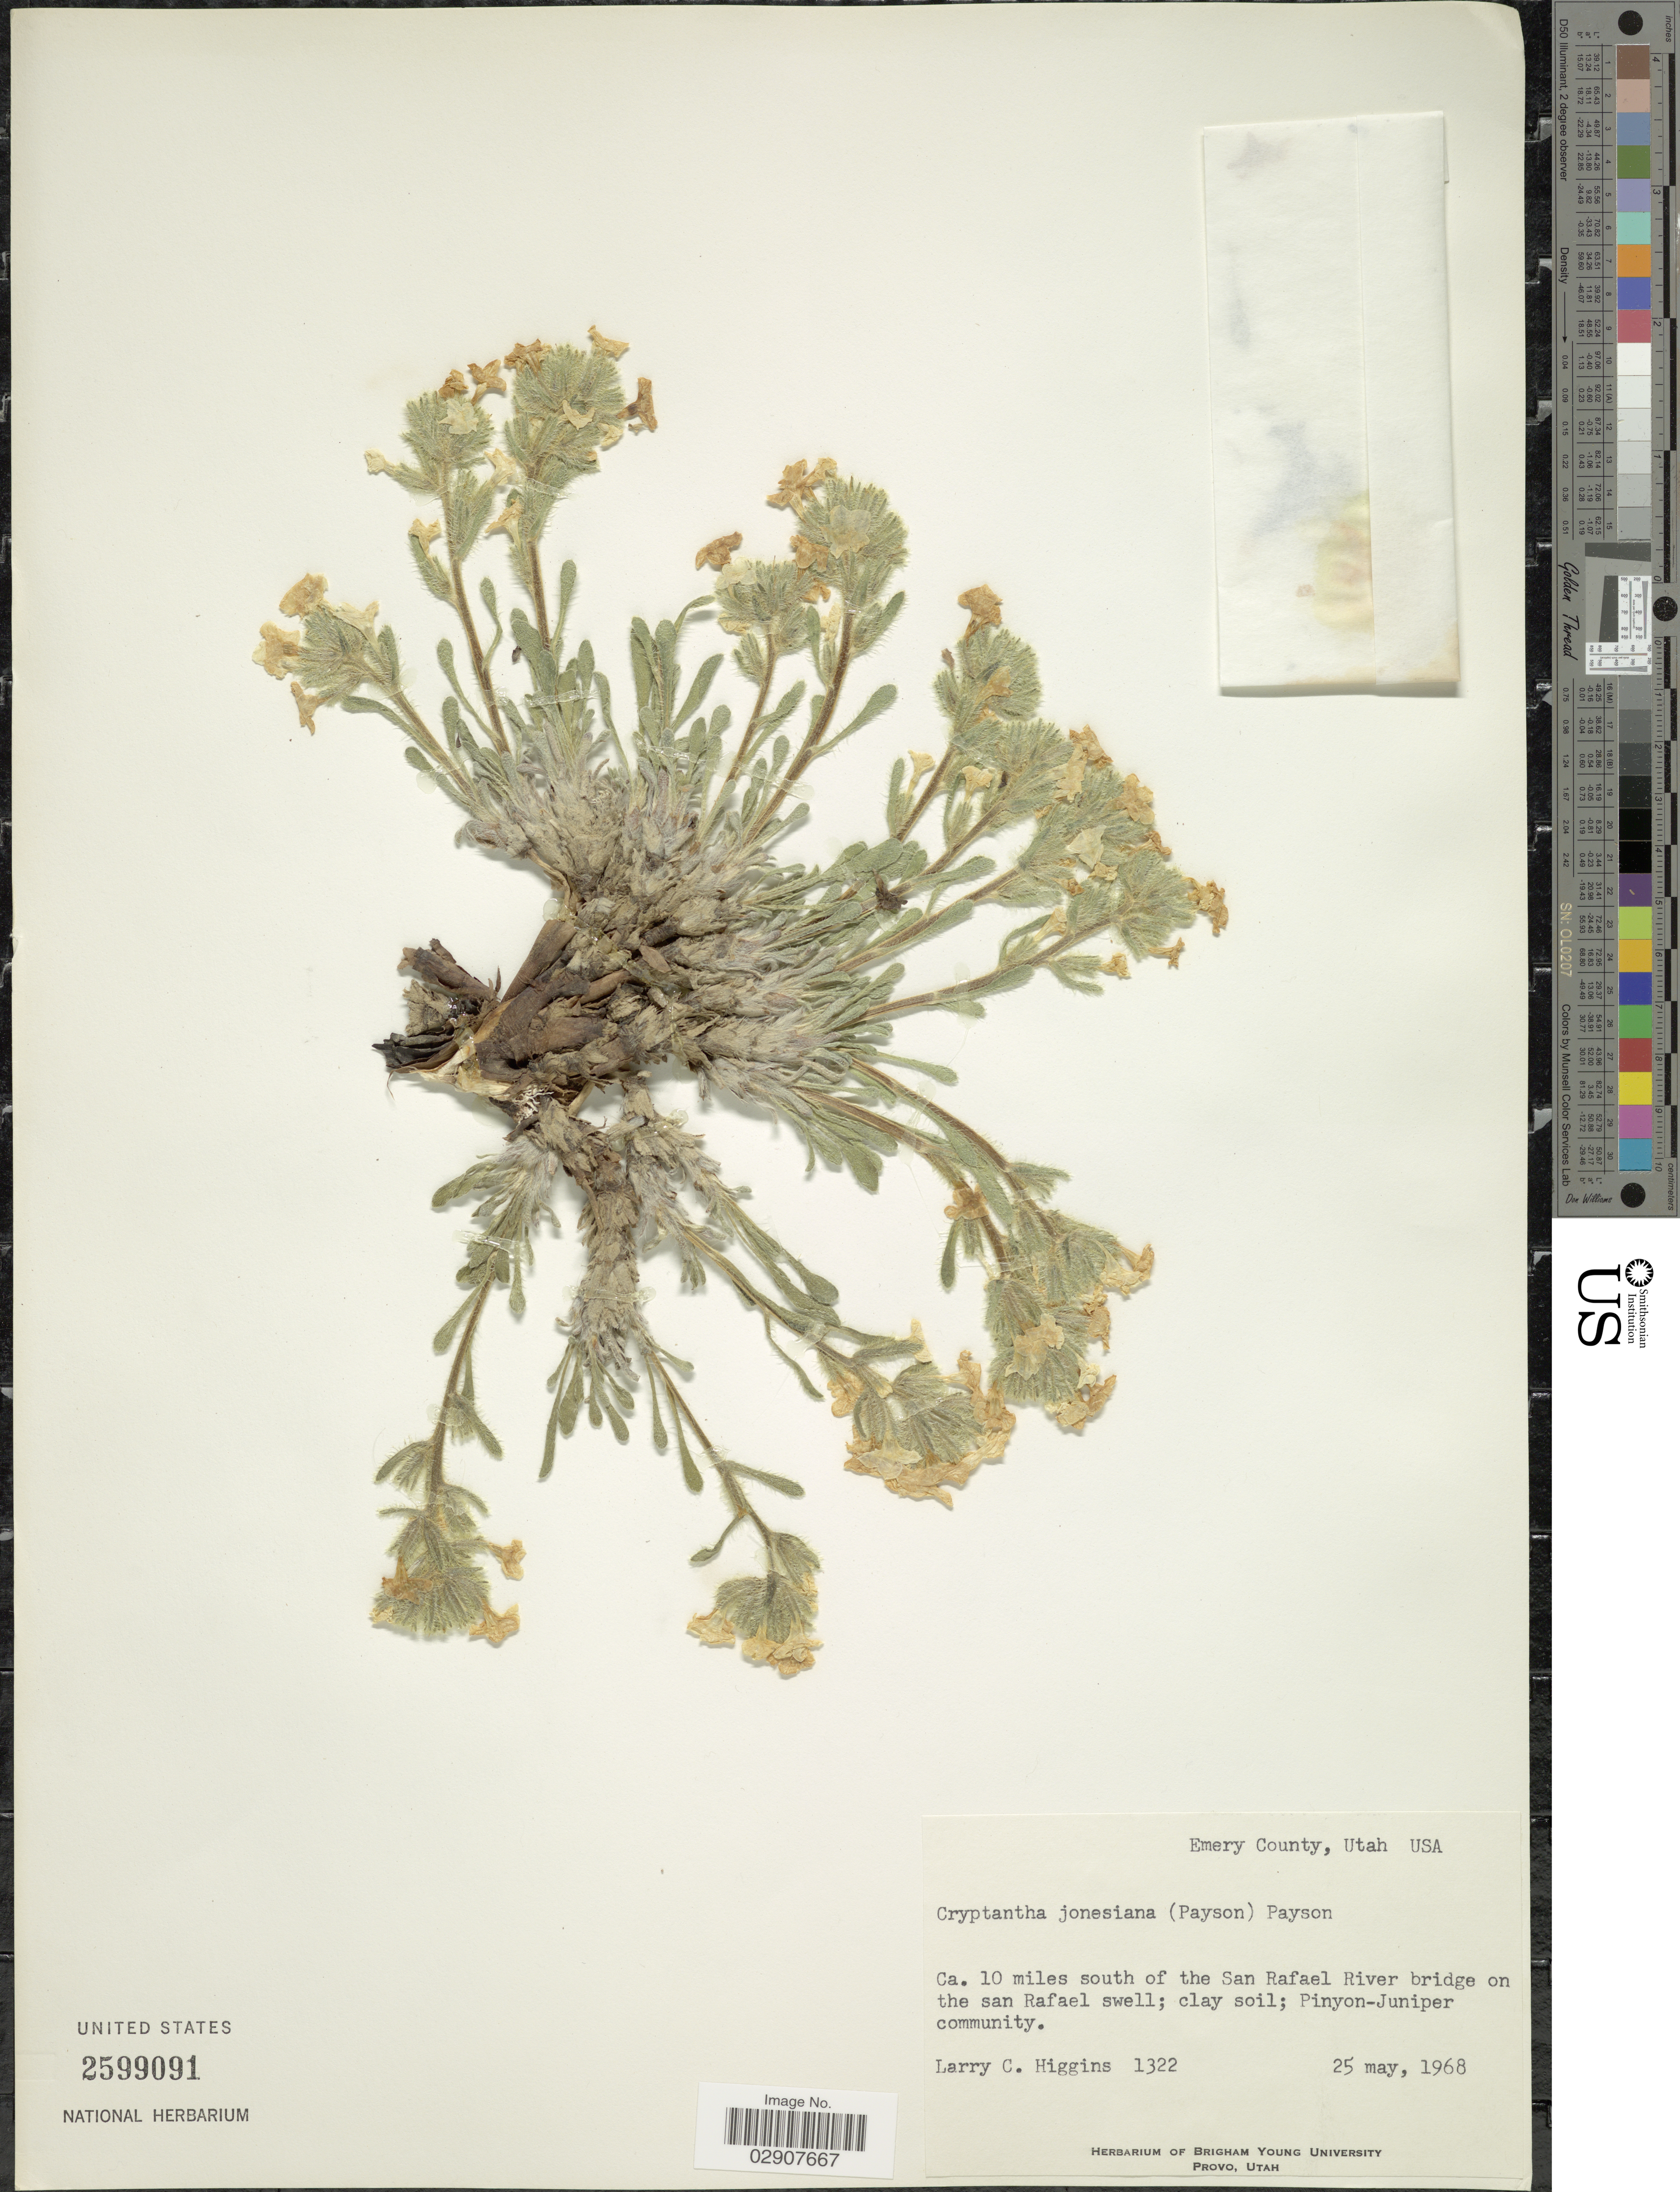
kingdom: Plantae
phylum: Tracheophyta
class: Magnoliopsida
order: Boraginales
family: Boraginaceae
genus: Cryptantha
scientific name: Cryptantha jonesii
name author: (A. Gray) S.W. Greene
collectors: L. Higgins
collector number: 1322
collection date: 1968-05-25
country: United States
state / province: Utah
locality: Emery County, Ca. 10 miles south of the San Rafael River bridge on the San Rafael swell.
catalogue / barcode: US 2599091